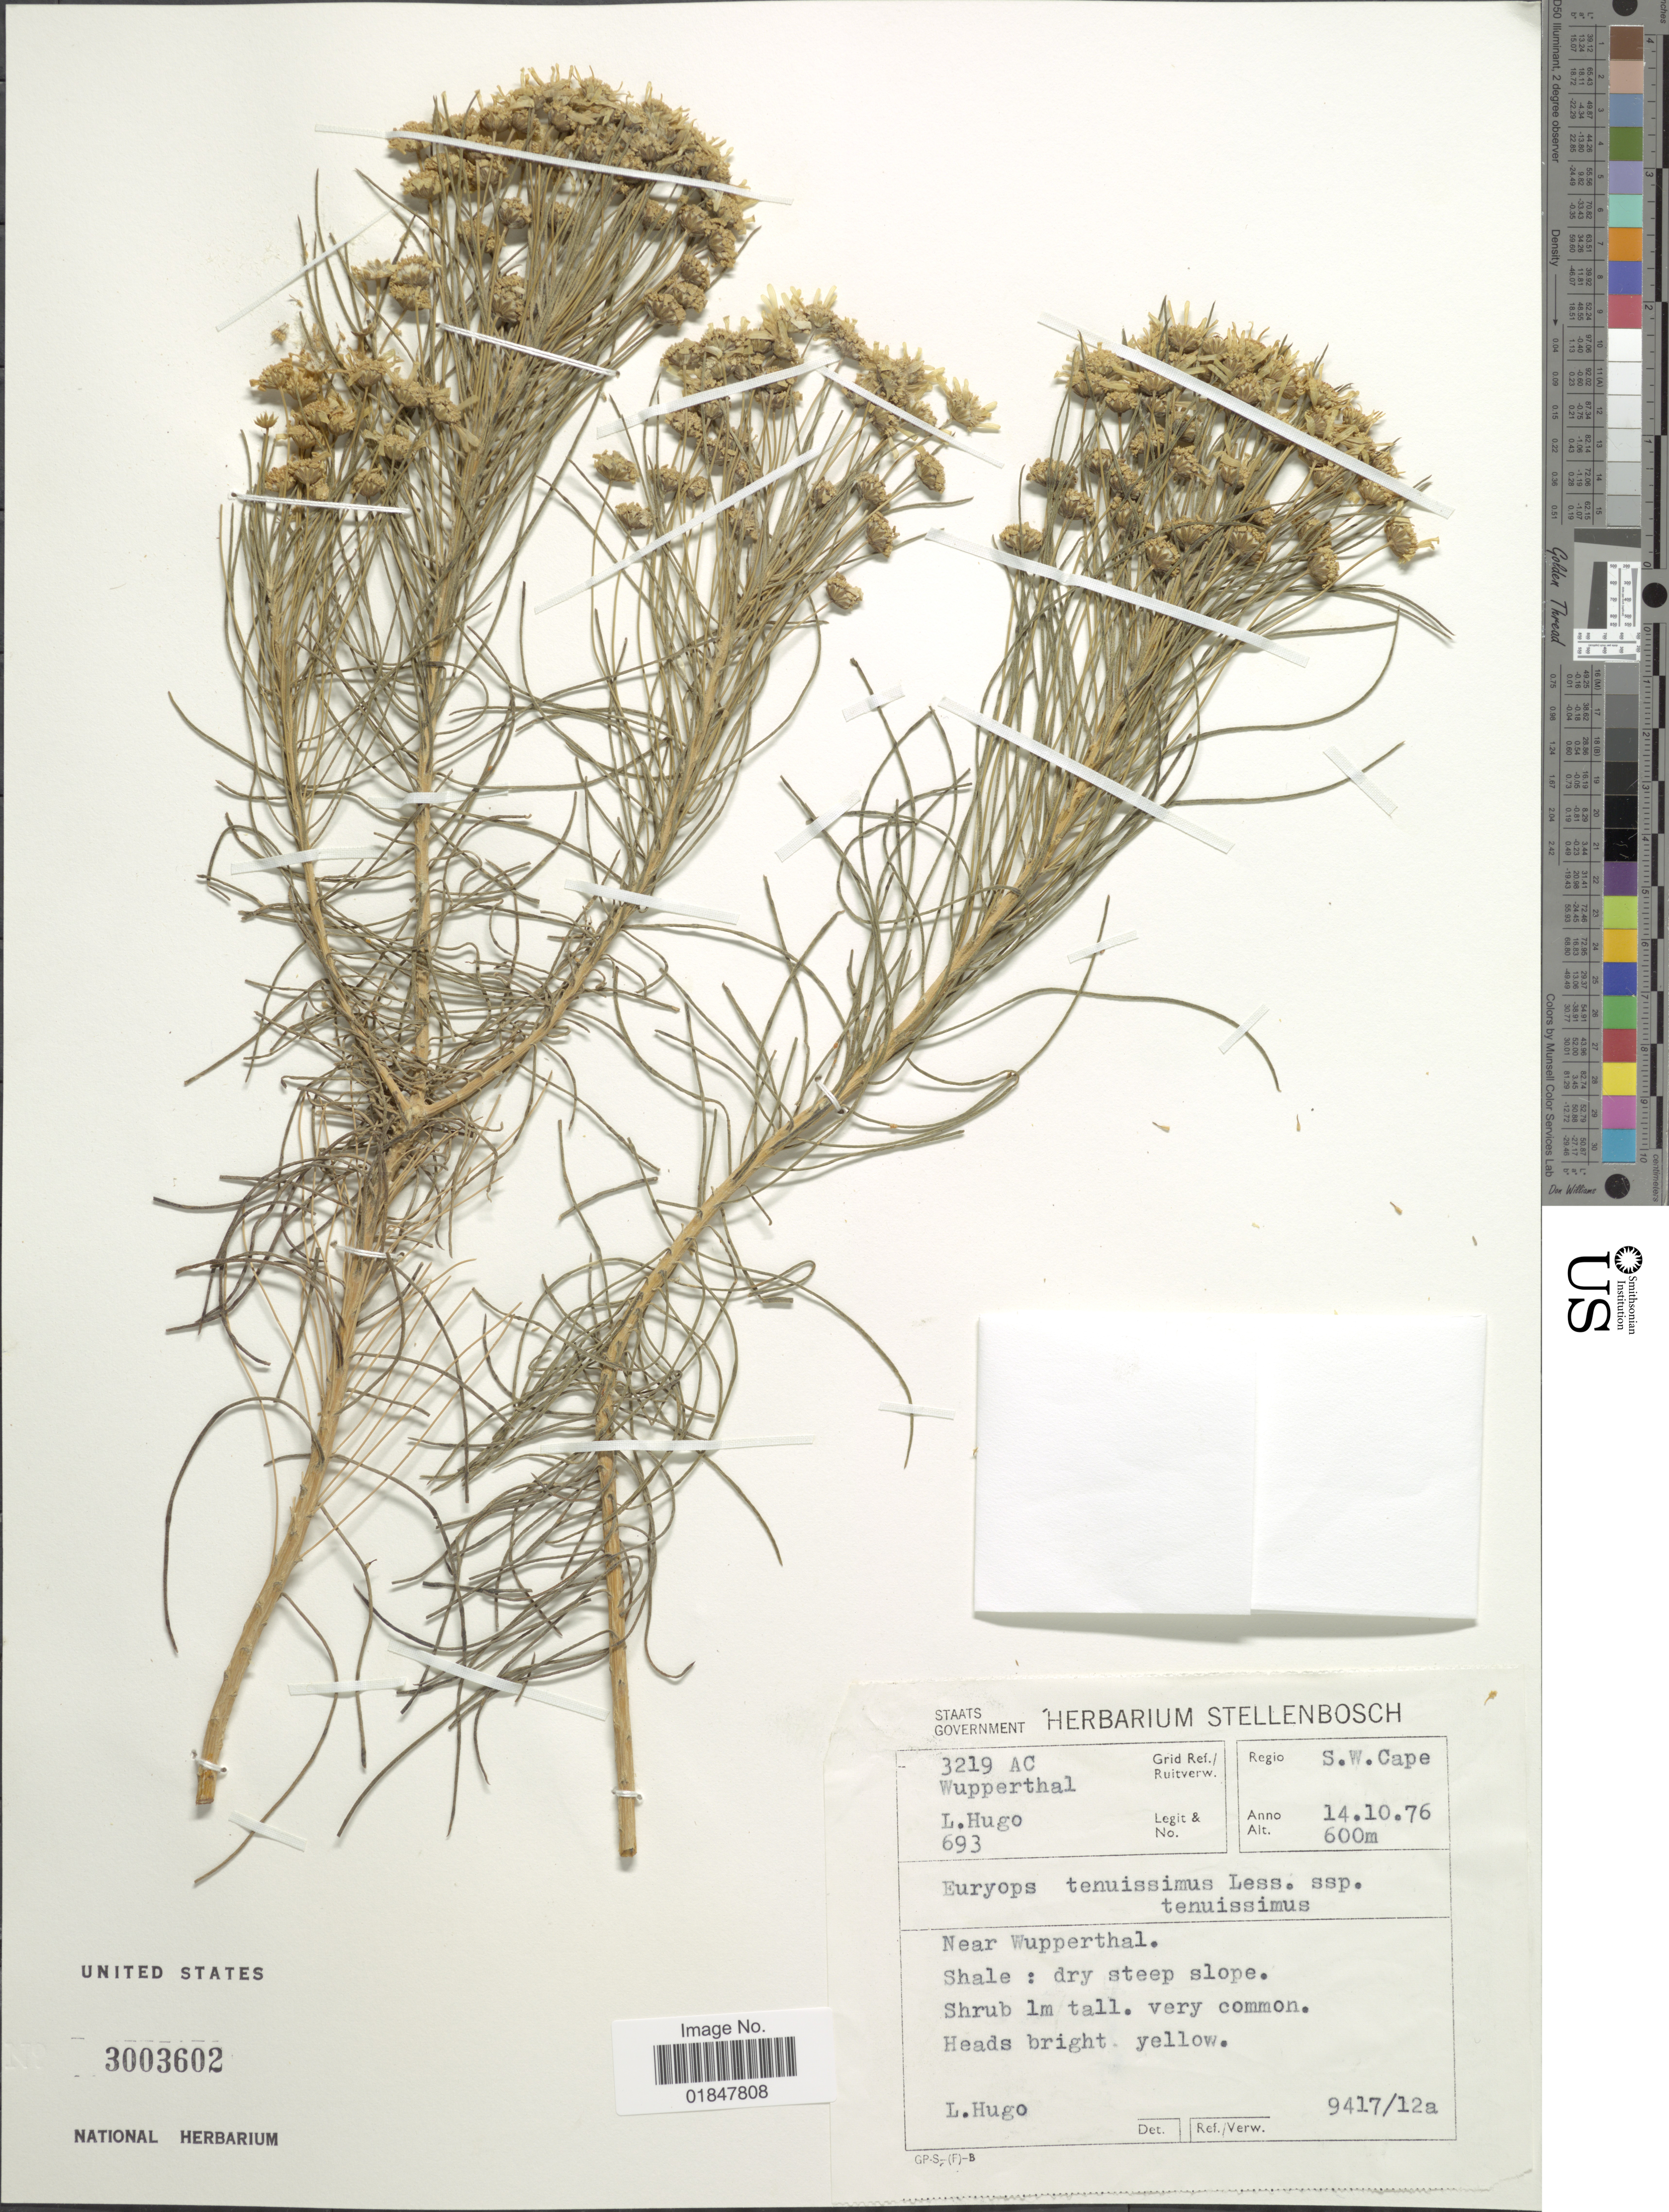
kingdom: Plantae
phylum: Tracheophyta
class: Magnoliopsida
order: Asterales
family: Asteraceae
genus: Euryops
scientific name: Euryops tenuissimus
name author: (L.) DC.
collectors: L. Hugo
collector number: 693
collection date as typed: Transcribed d/m/y: 14/10/76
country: South Africa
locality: S.W. Cape, near Wupperthal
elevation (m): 600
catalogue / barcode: US 3003602